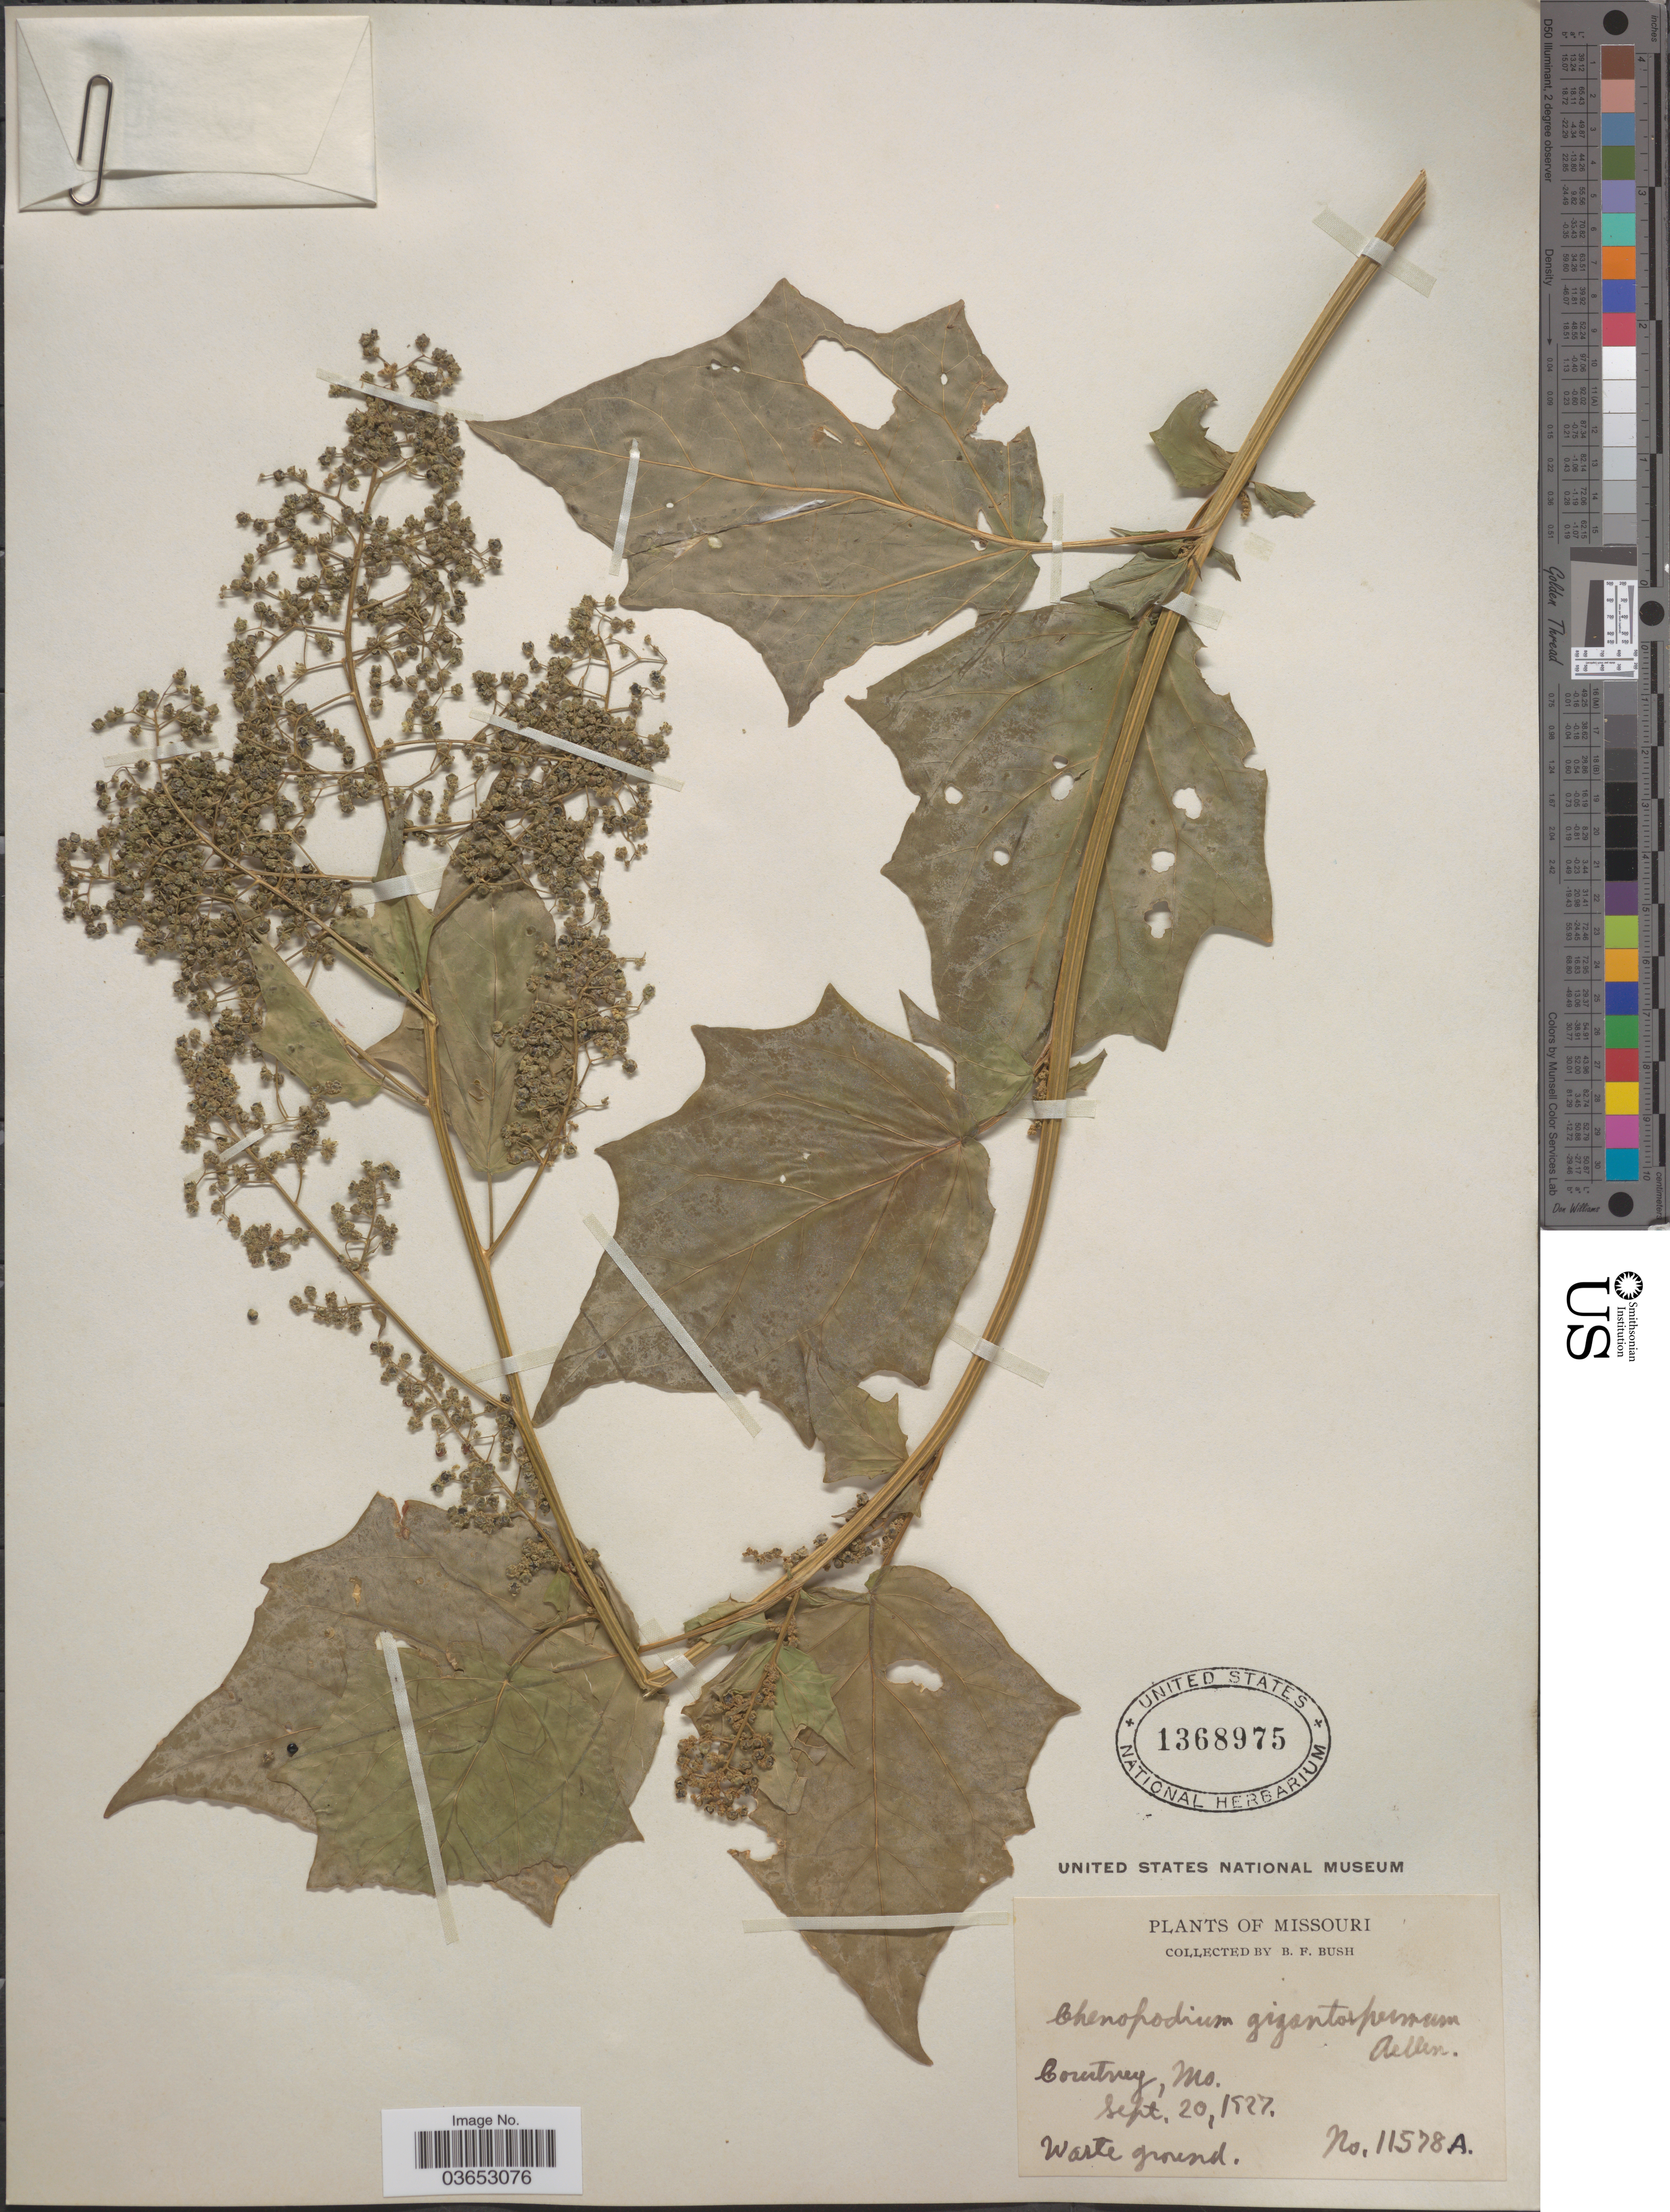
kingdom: Plantae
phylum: Tracheophyta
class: Magnoliopsida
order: Caryophyllales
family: Amaranthaceae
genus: Chenopodium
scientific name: Chenopodium gigantospermum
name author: Aellen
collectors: B. F. Bush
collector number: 11578A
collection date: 1927-09-20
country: United States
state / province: Missouri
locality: Courtney.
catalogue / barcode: US 1368975